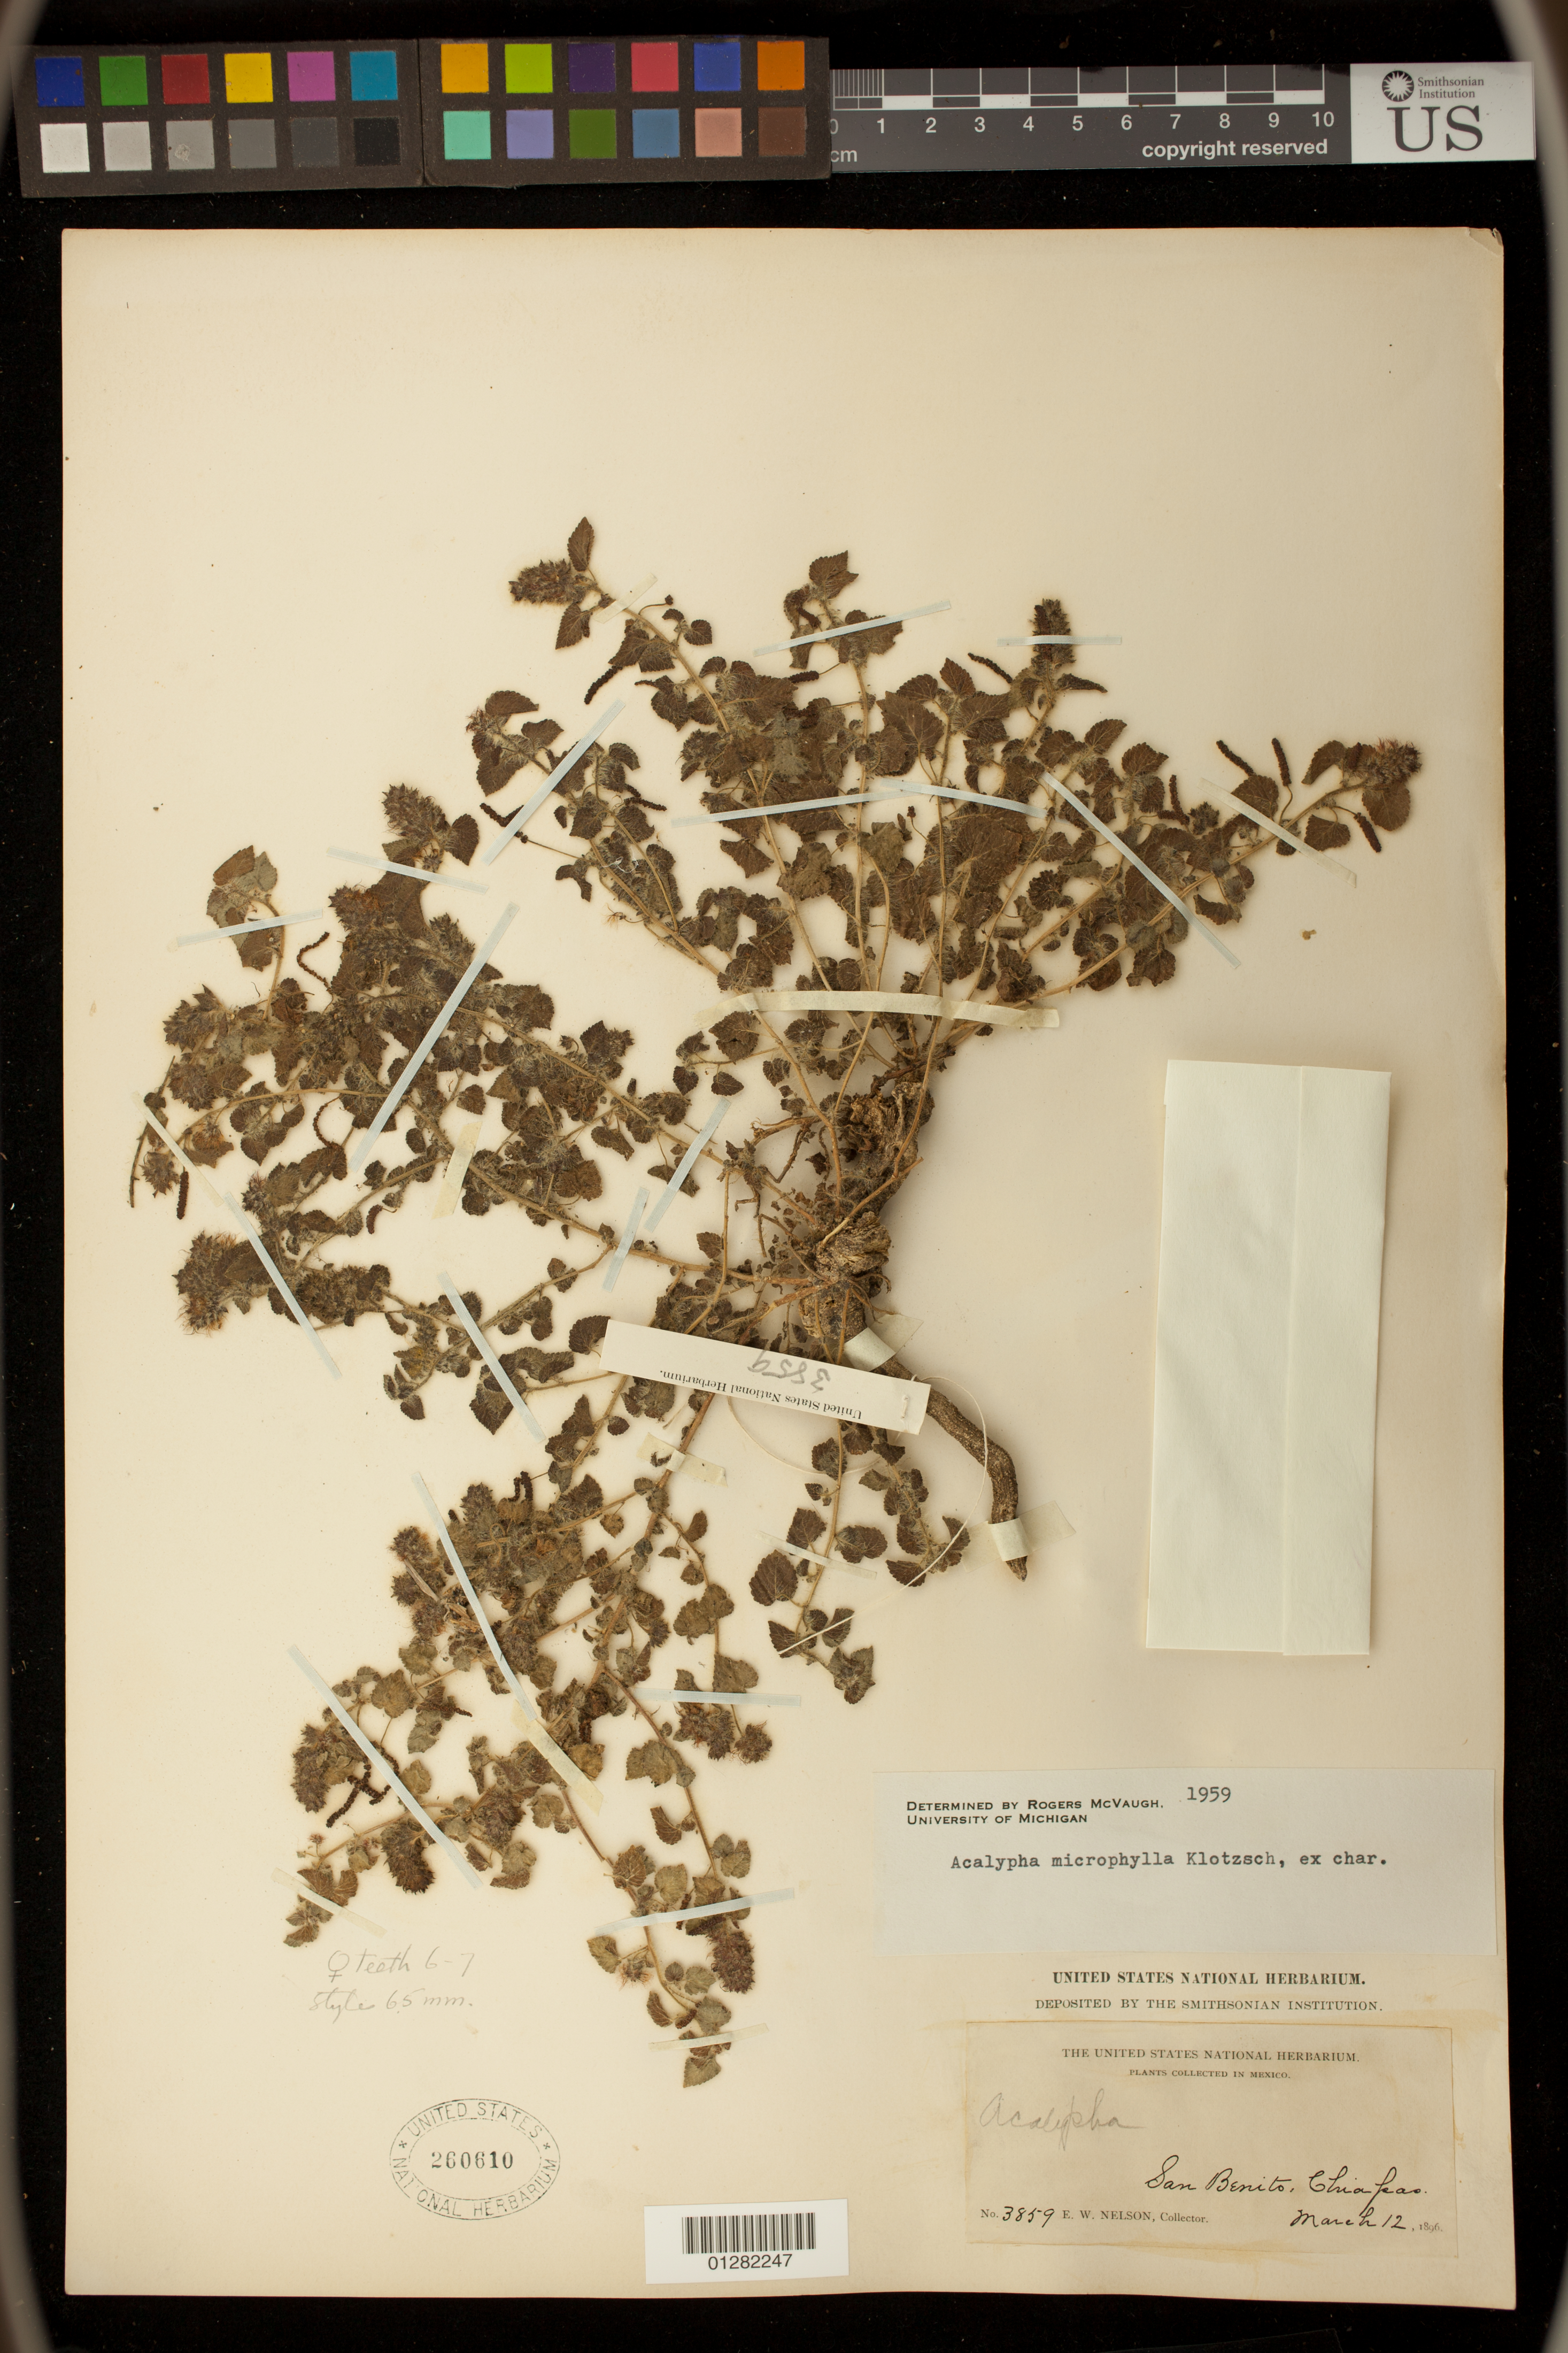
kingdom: Plantae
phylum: Tracheophyta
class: Magnoliopsida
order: Malpighiales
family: Euphorbiaceae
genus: Acalypha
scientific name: Acalypha microphylla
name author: Klotzsch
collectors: J. Ortega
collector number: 3859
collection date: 1896-03-12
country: Mexico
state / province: Chiapas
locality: San Benito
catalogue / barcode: US 260610